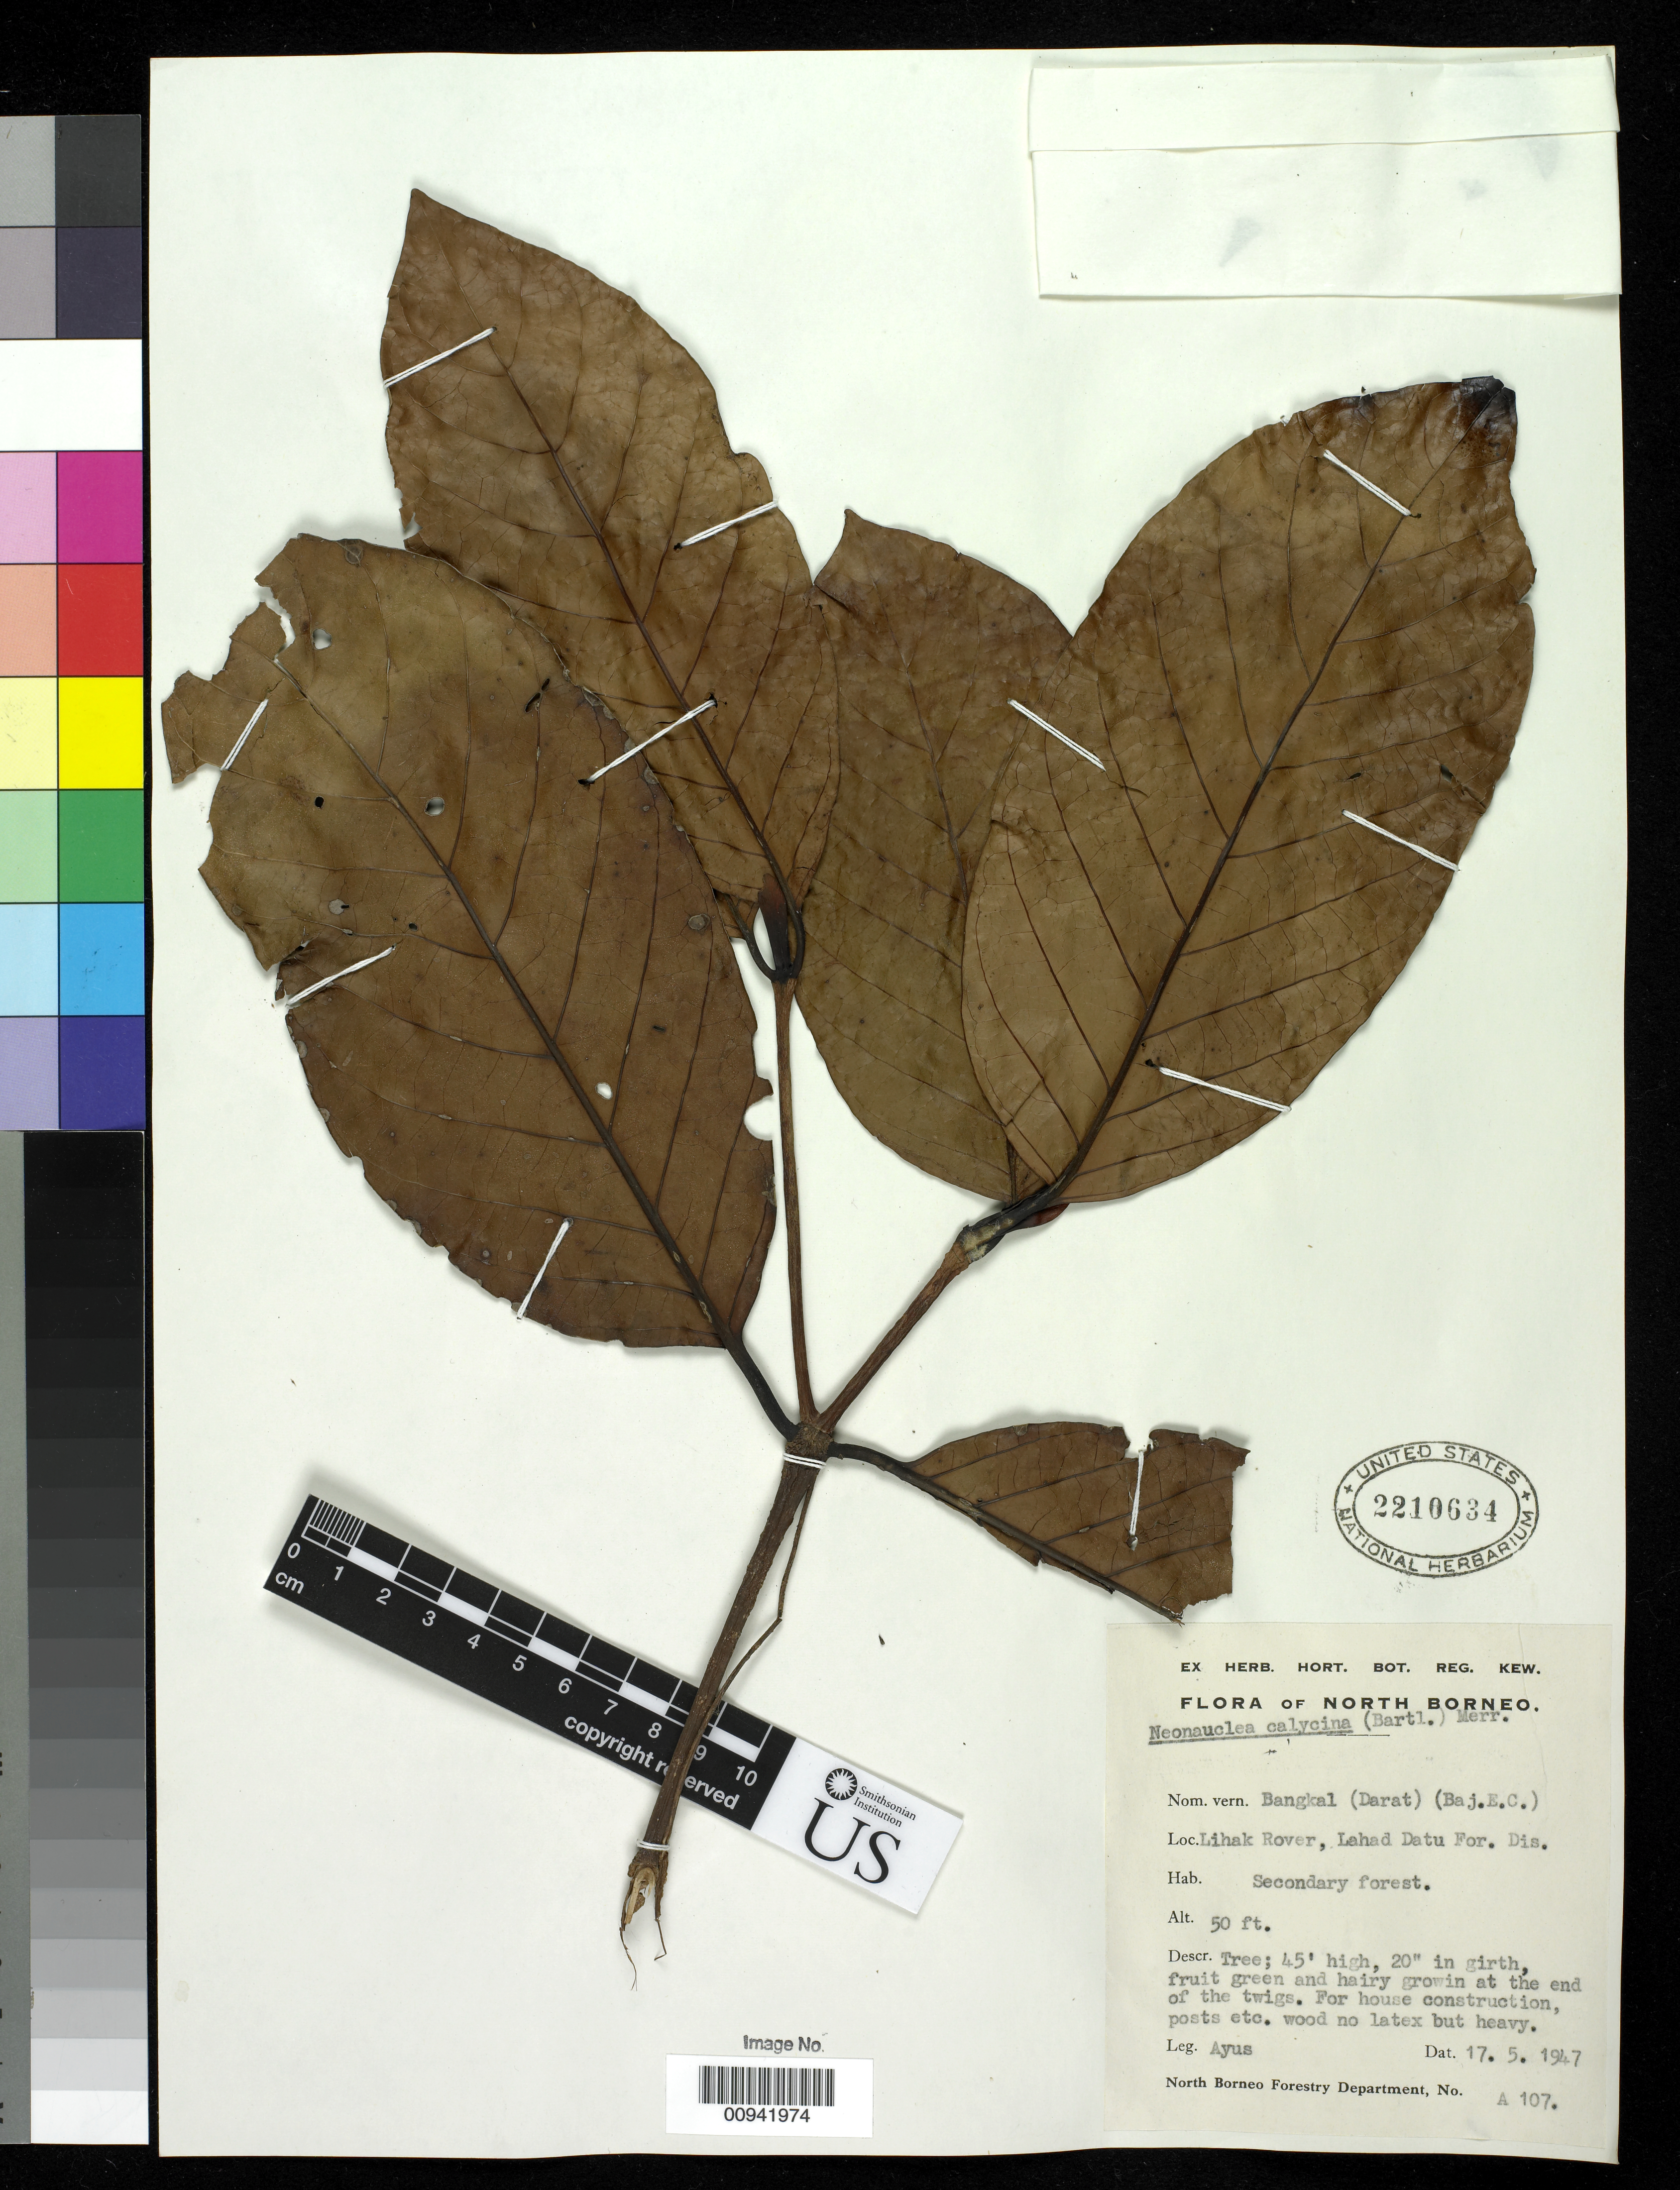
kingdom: Plantae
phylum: Tracheophyta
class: Magnoliopsida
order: Gentianales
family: Rubiaceae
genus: Neonauclea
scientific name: Neonauclea calycina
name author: (Bartl. ex DC.) Merr.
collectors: Kadir Bin Abdul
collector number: NBFD A 107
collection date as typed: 24 Sep 1947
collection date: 1947-09-24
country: Indonesia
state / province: Kalimantan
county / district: Kalimantan Barat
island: Borneo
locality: Sepilik F. R. Rokok Bossai Elopura, Sandakan F. D.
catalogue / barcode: US 2210634